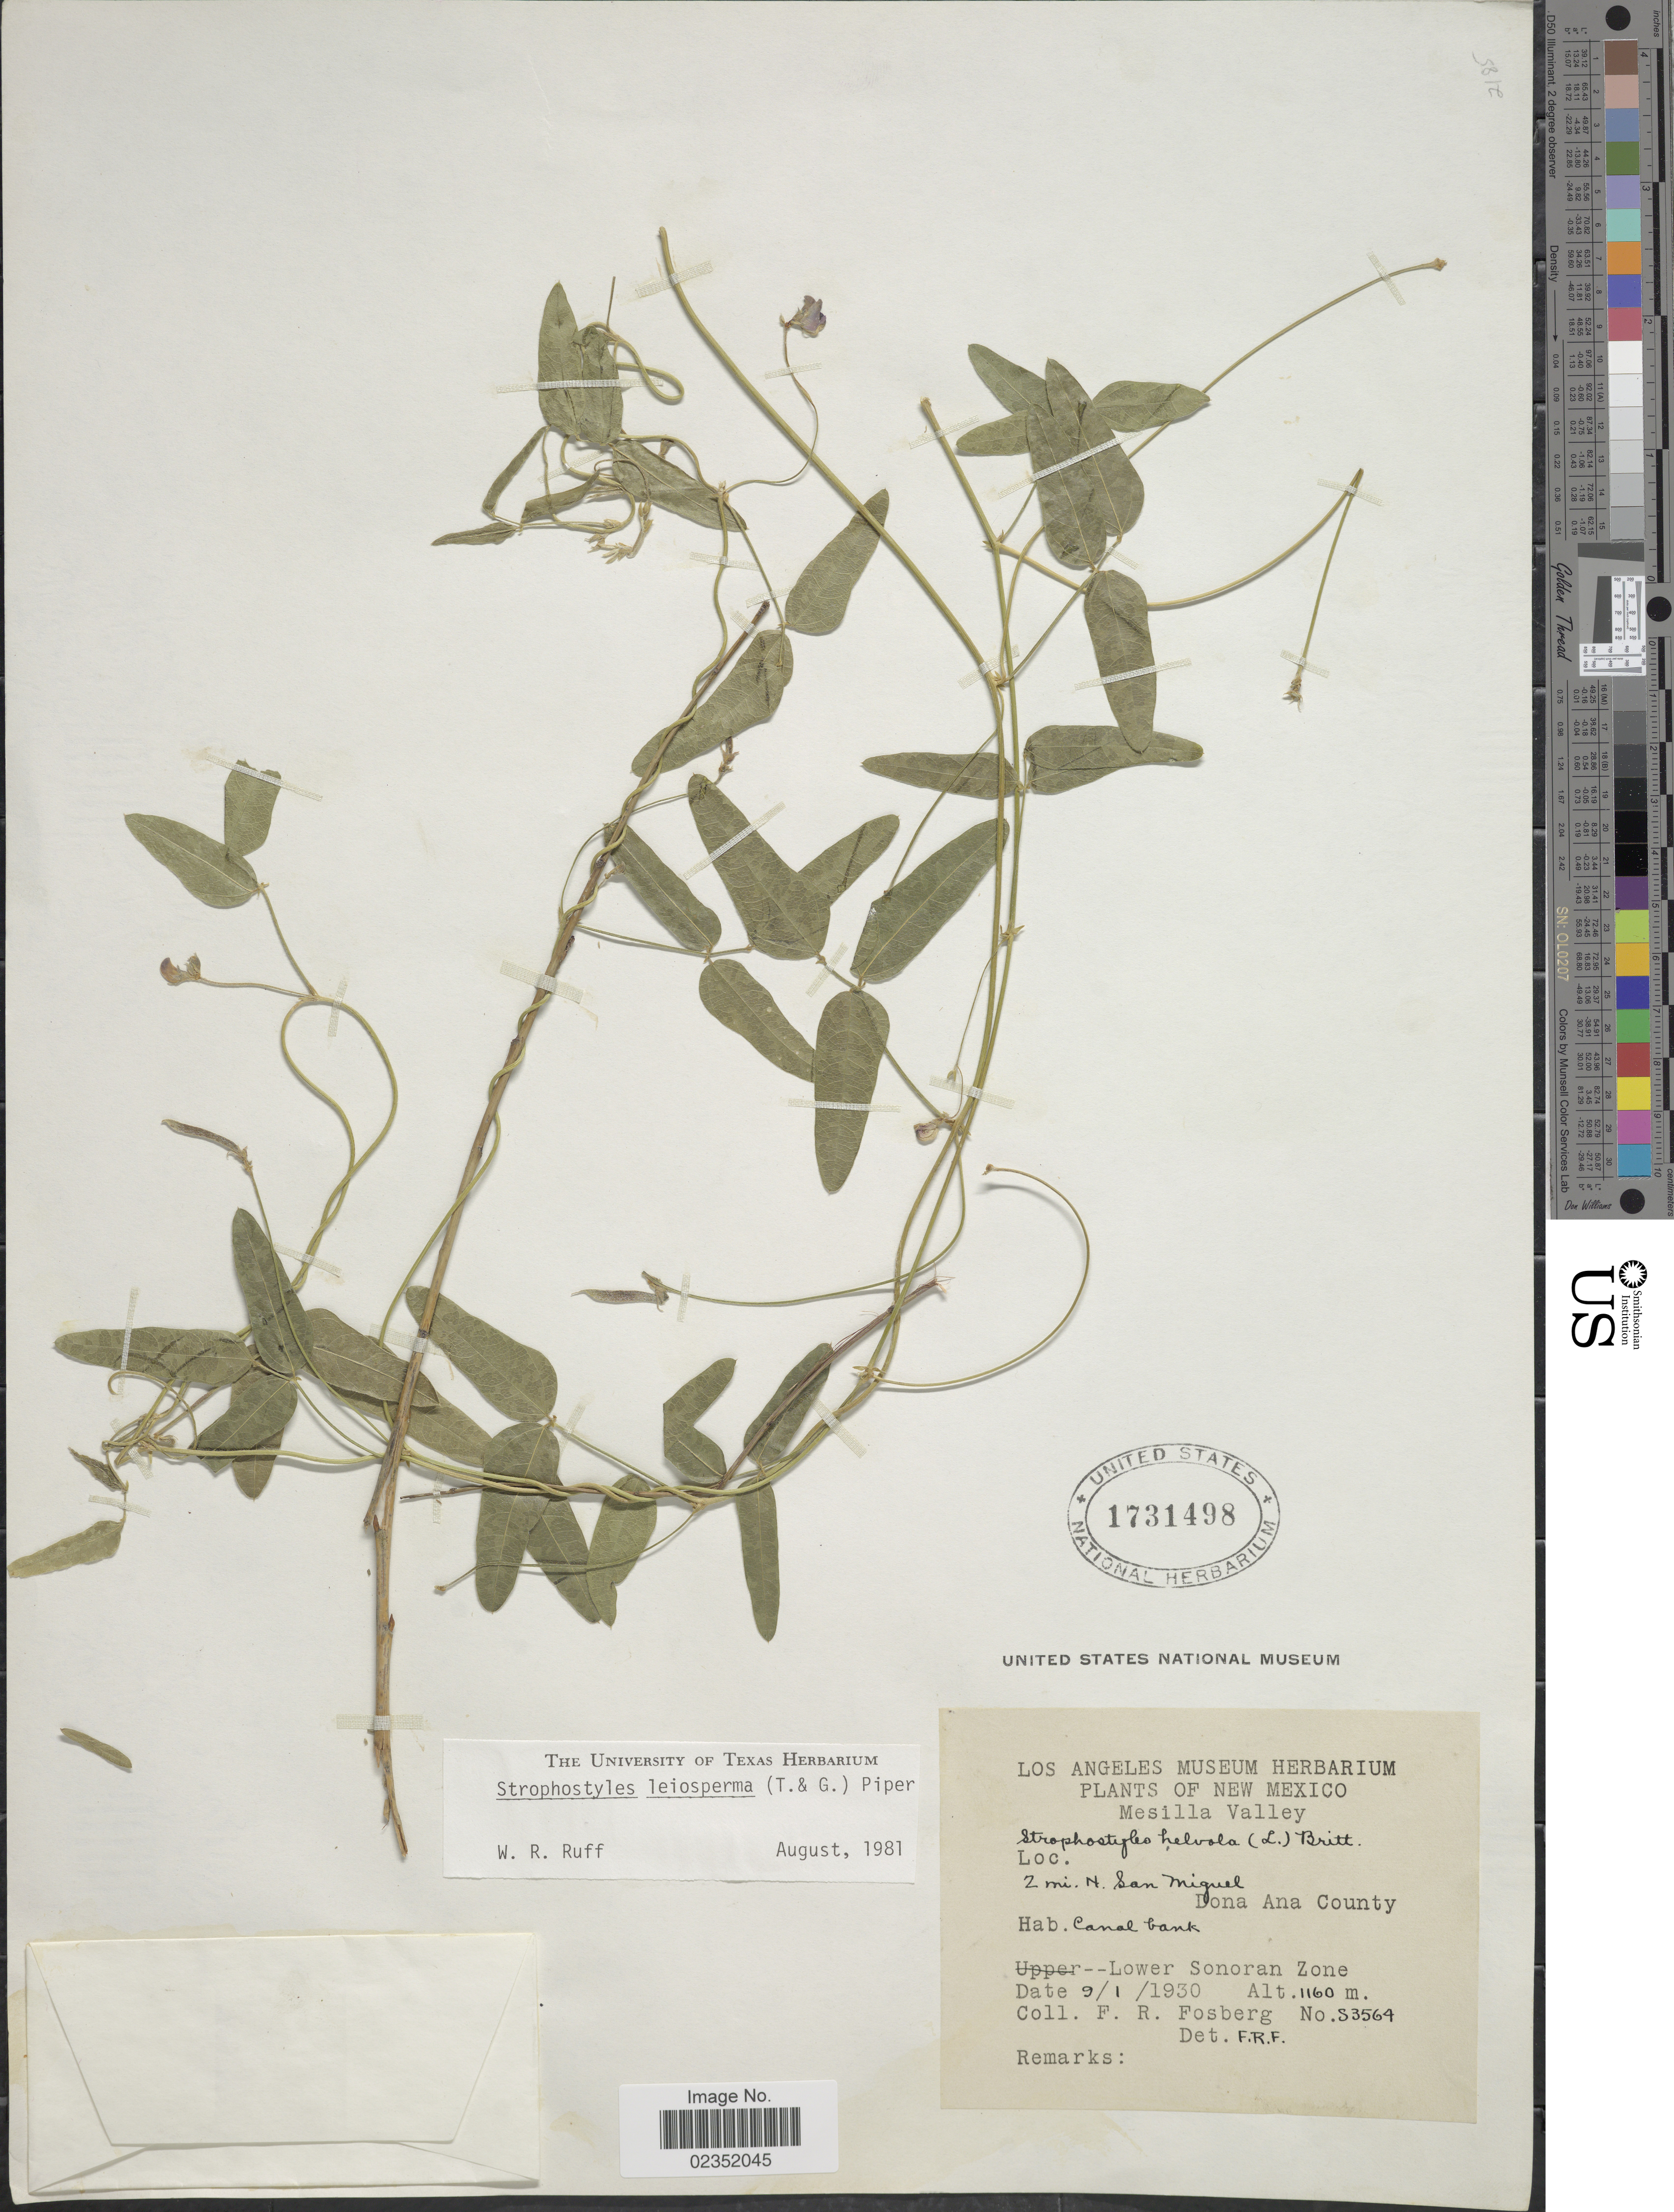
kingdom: Plantae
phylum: Tracheophyta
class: Magnoliopsida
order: Fabales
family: Fabaceae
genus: Strophostyles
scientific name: Strophostyles leiosperma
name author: (Torr. & A. Gray) Piper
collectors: F. R. Fosberg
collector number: S3564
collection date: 1930-09-01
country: United States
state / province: New Mexico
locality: Mesilla Valley, 2 mi. N. San Miguel, Dona Ana County, Canal bank, Lower Sonoran Zone.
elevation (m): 1160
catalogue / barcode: US 1731498